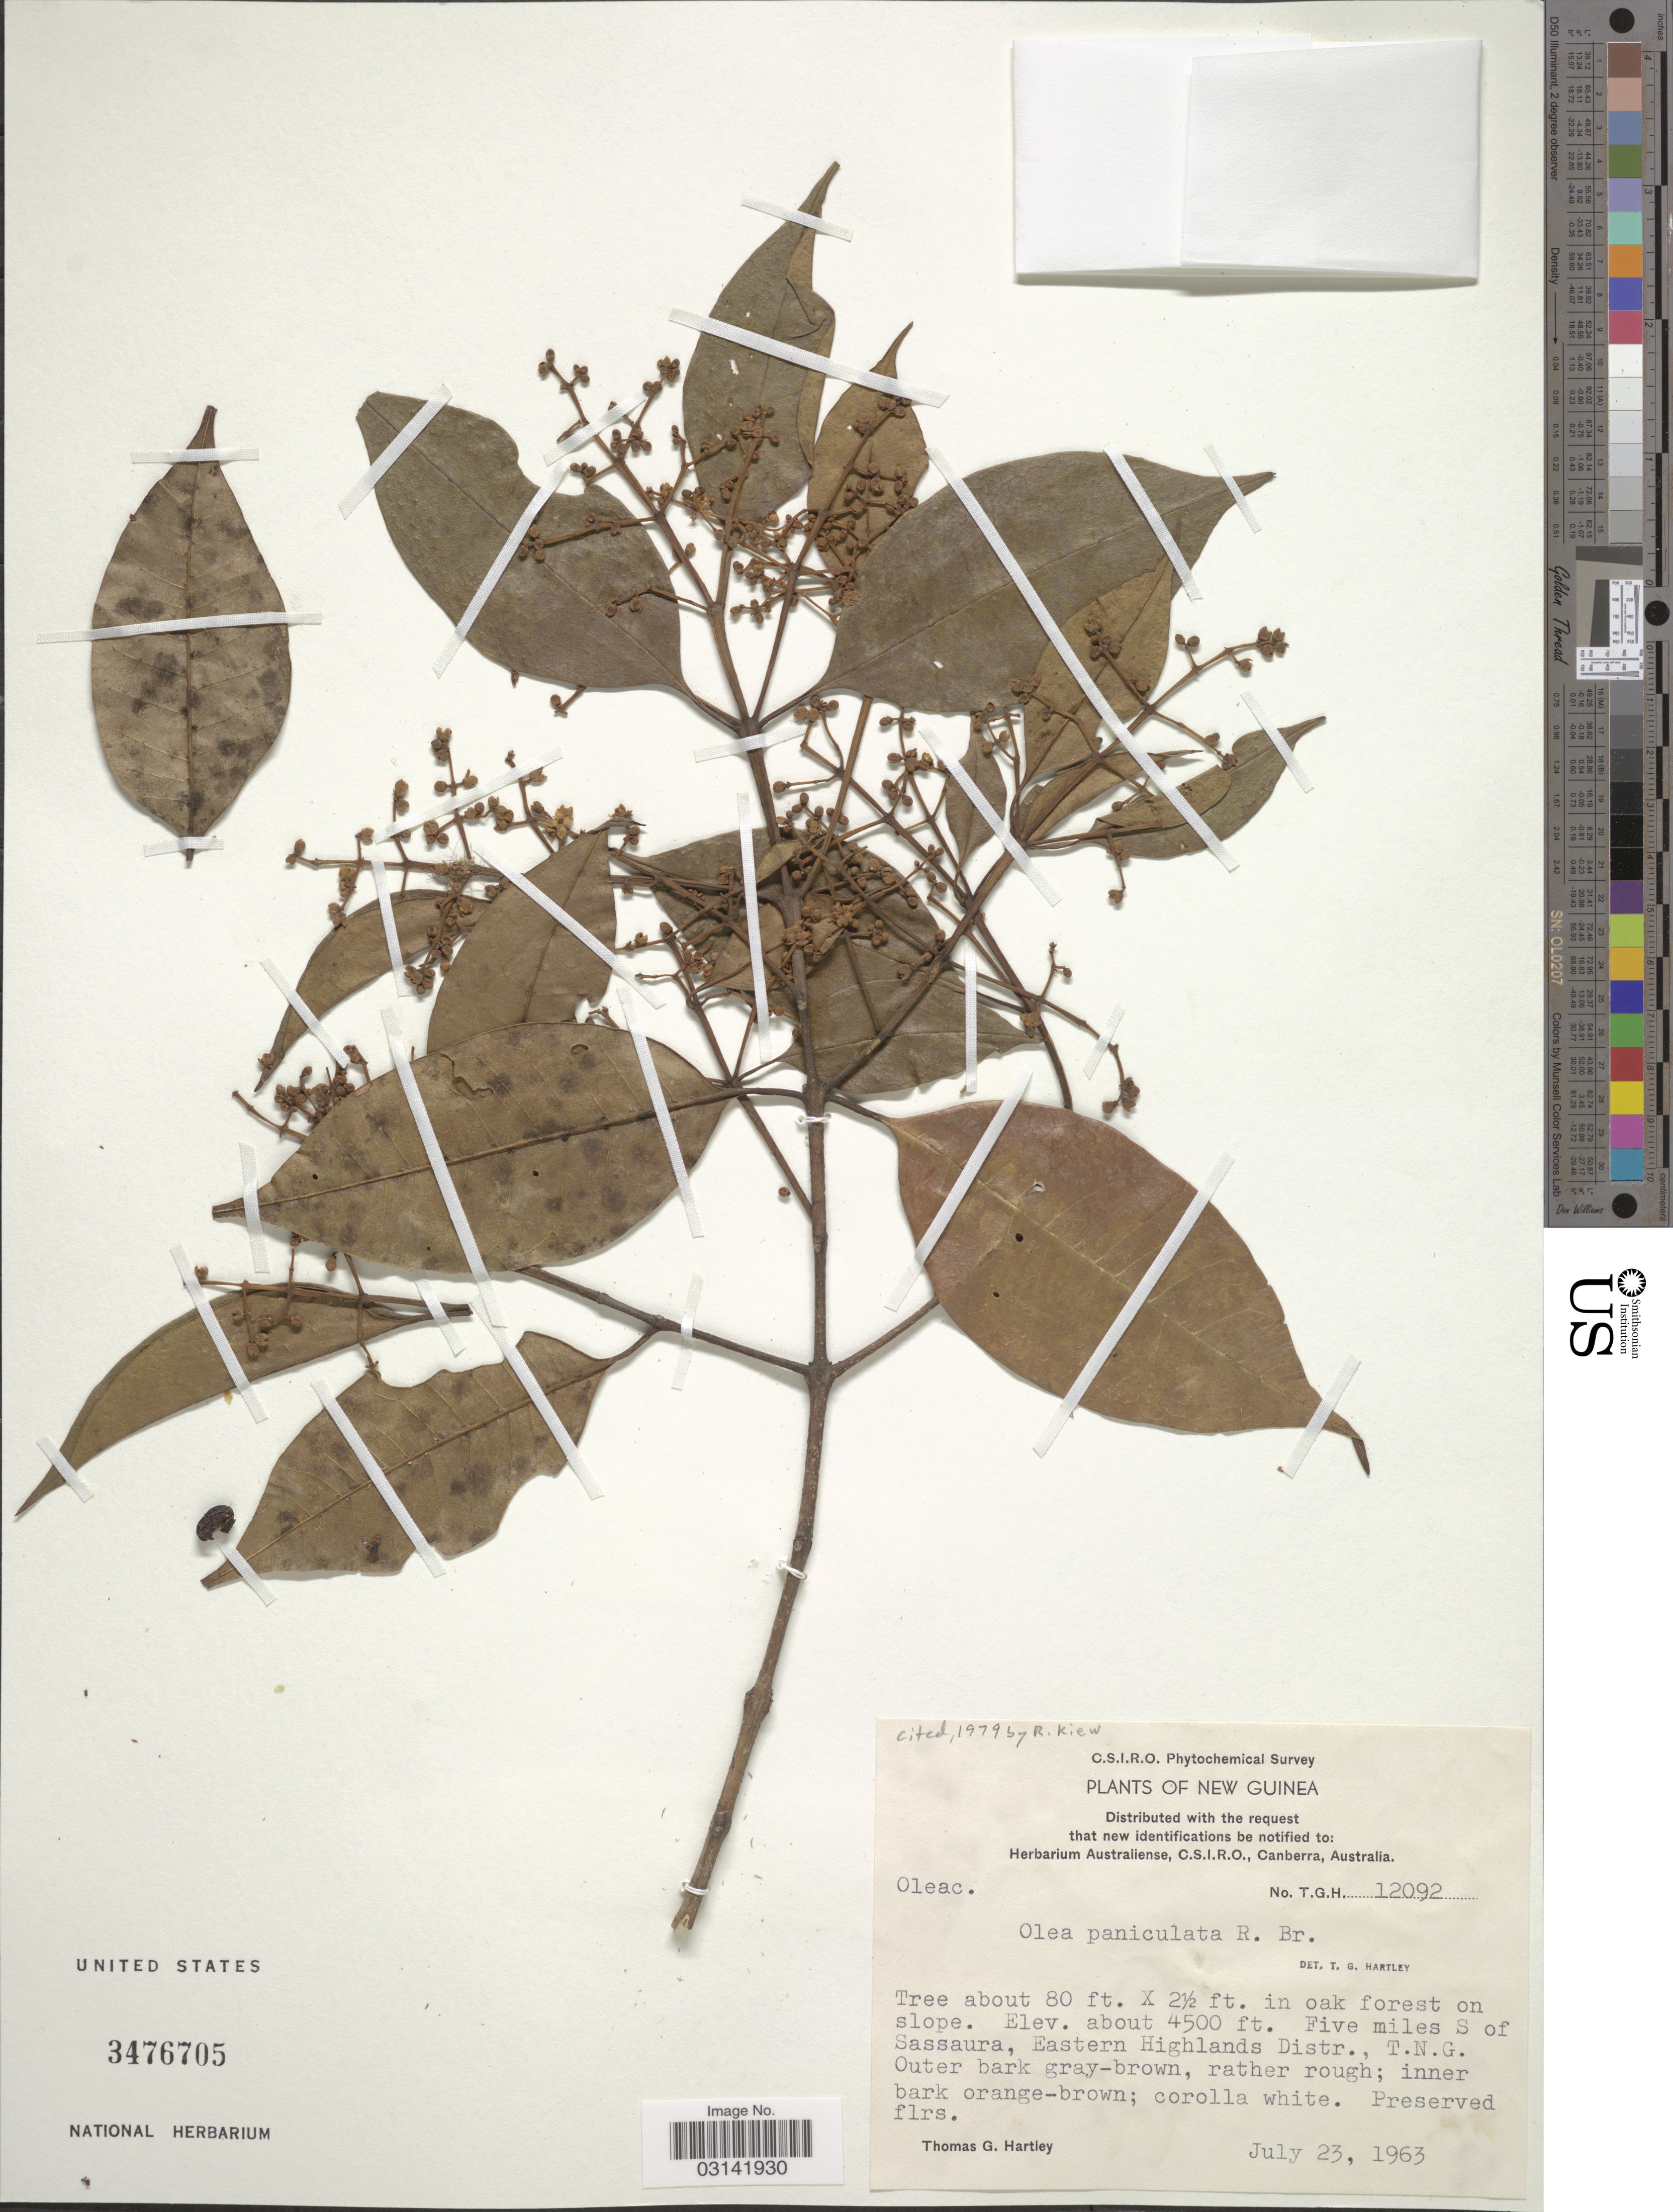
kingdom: Plantae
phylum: Tracheophyta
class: Magnoliopsida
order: Lamiales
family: Oleaceae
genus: Olea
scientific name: Olea paniculata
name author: R. Br.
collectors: T. G. Hartley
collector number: TGH12092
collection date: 1963-07-23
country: Papua New Guinea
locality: New Guinea, Five miles S of Sassaura, Eastern Highlands Distr., T.N.G.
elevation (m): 1372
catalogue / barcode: US 3476705